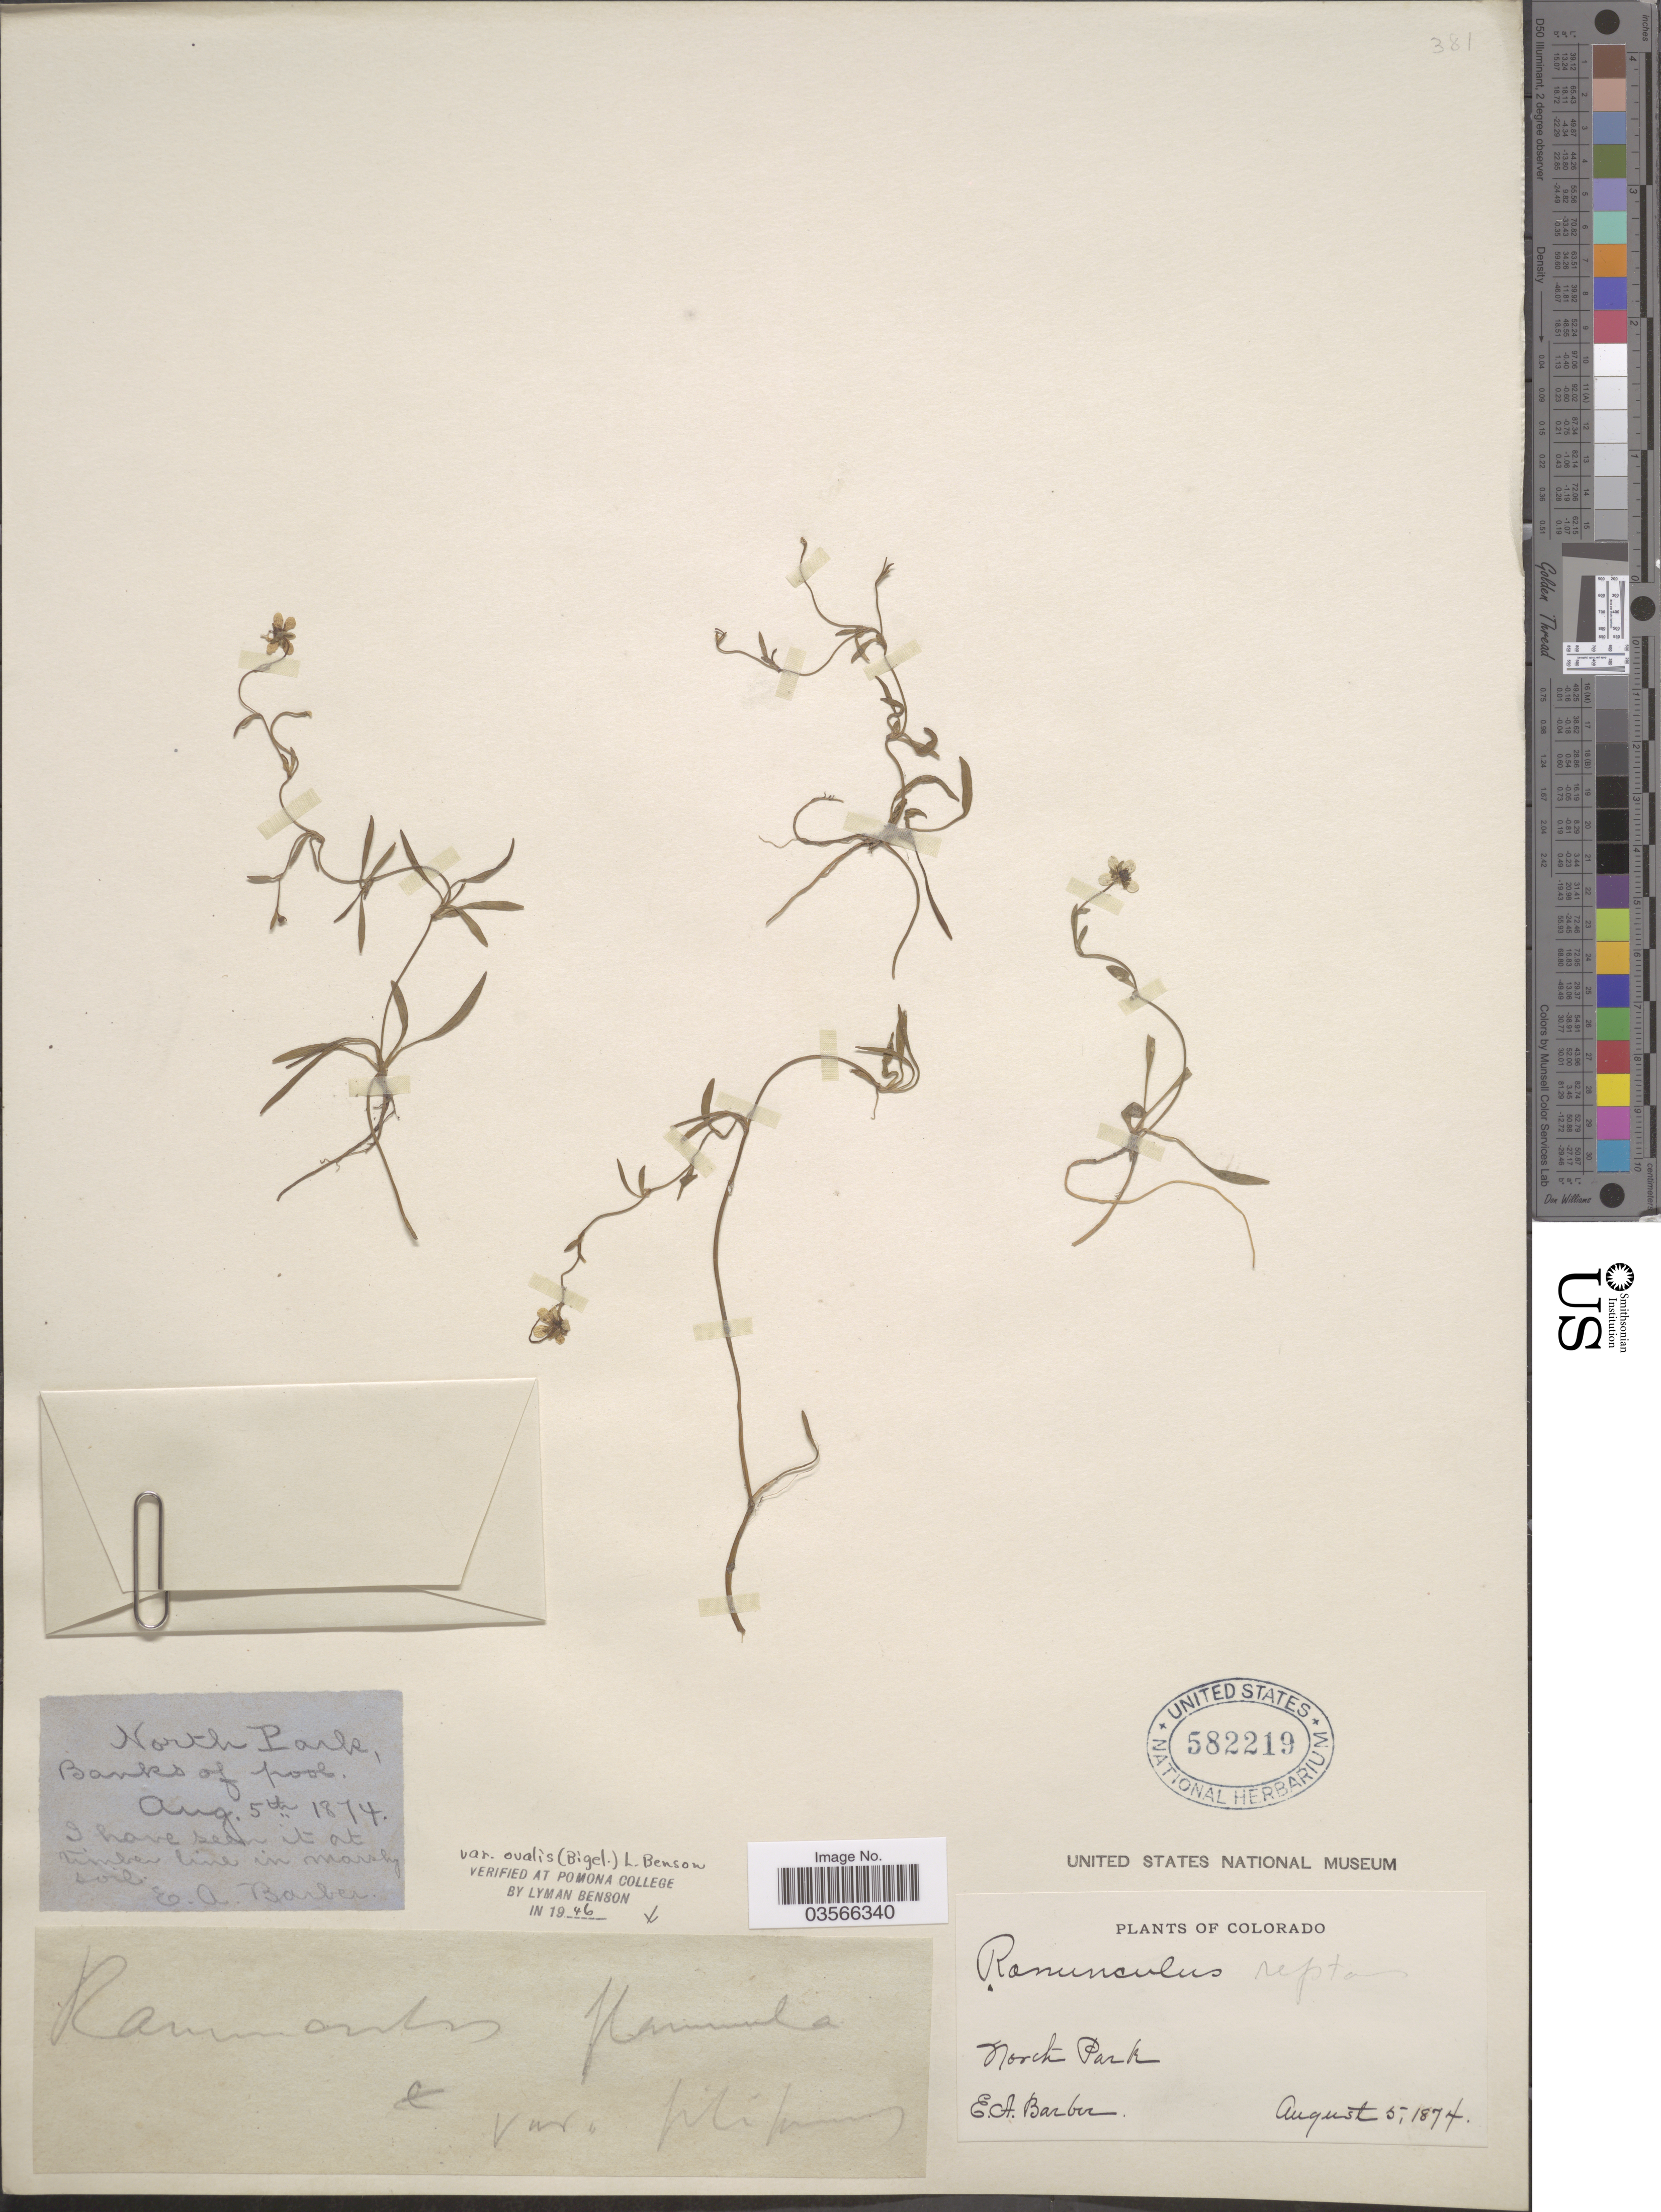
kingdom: Plantae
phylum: Tracheophyta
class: Magnoliopsida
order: Ranunculales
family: Ranunculaceae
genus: Ranunculus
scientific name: Ranunculus flammula var. ovalis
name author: (J.M. Bigelow) L.D. Benson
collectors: E. Barber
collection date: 1874-08-05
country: United States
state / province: Colorado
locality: North Park, Banks of pool.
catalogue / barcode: US 582219